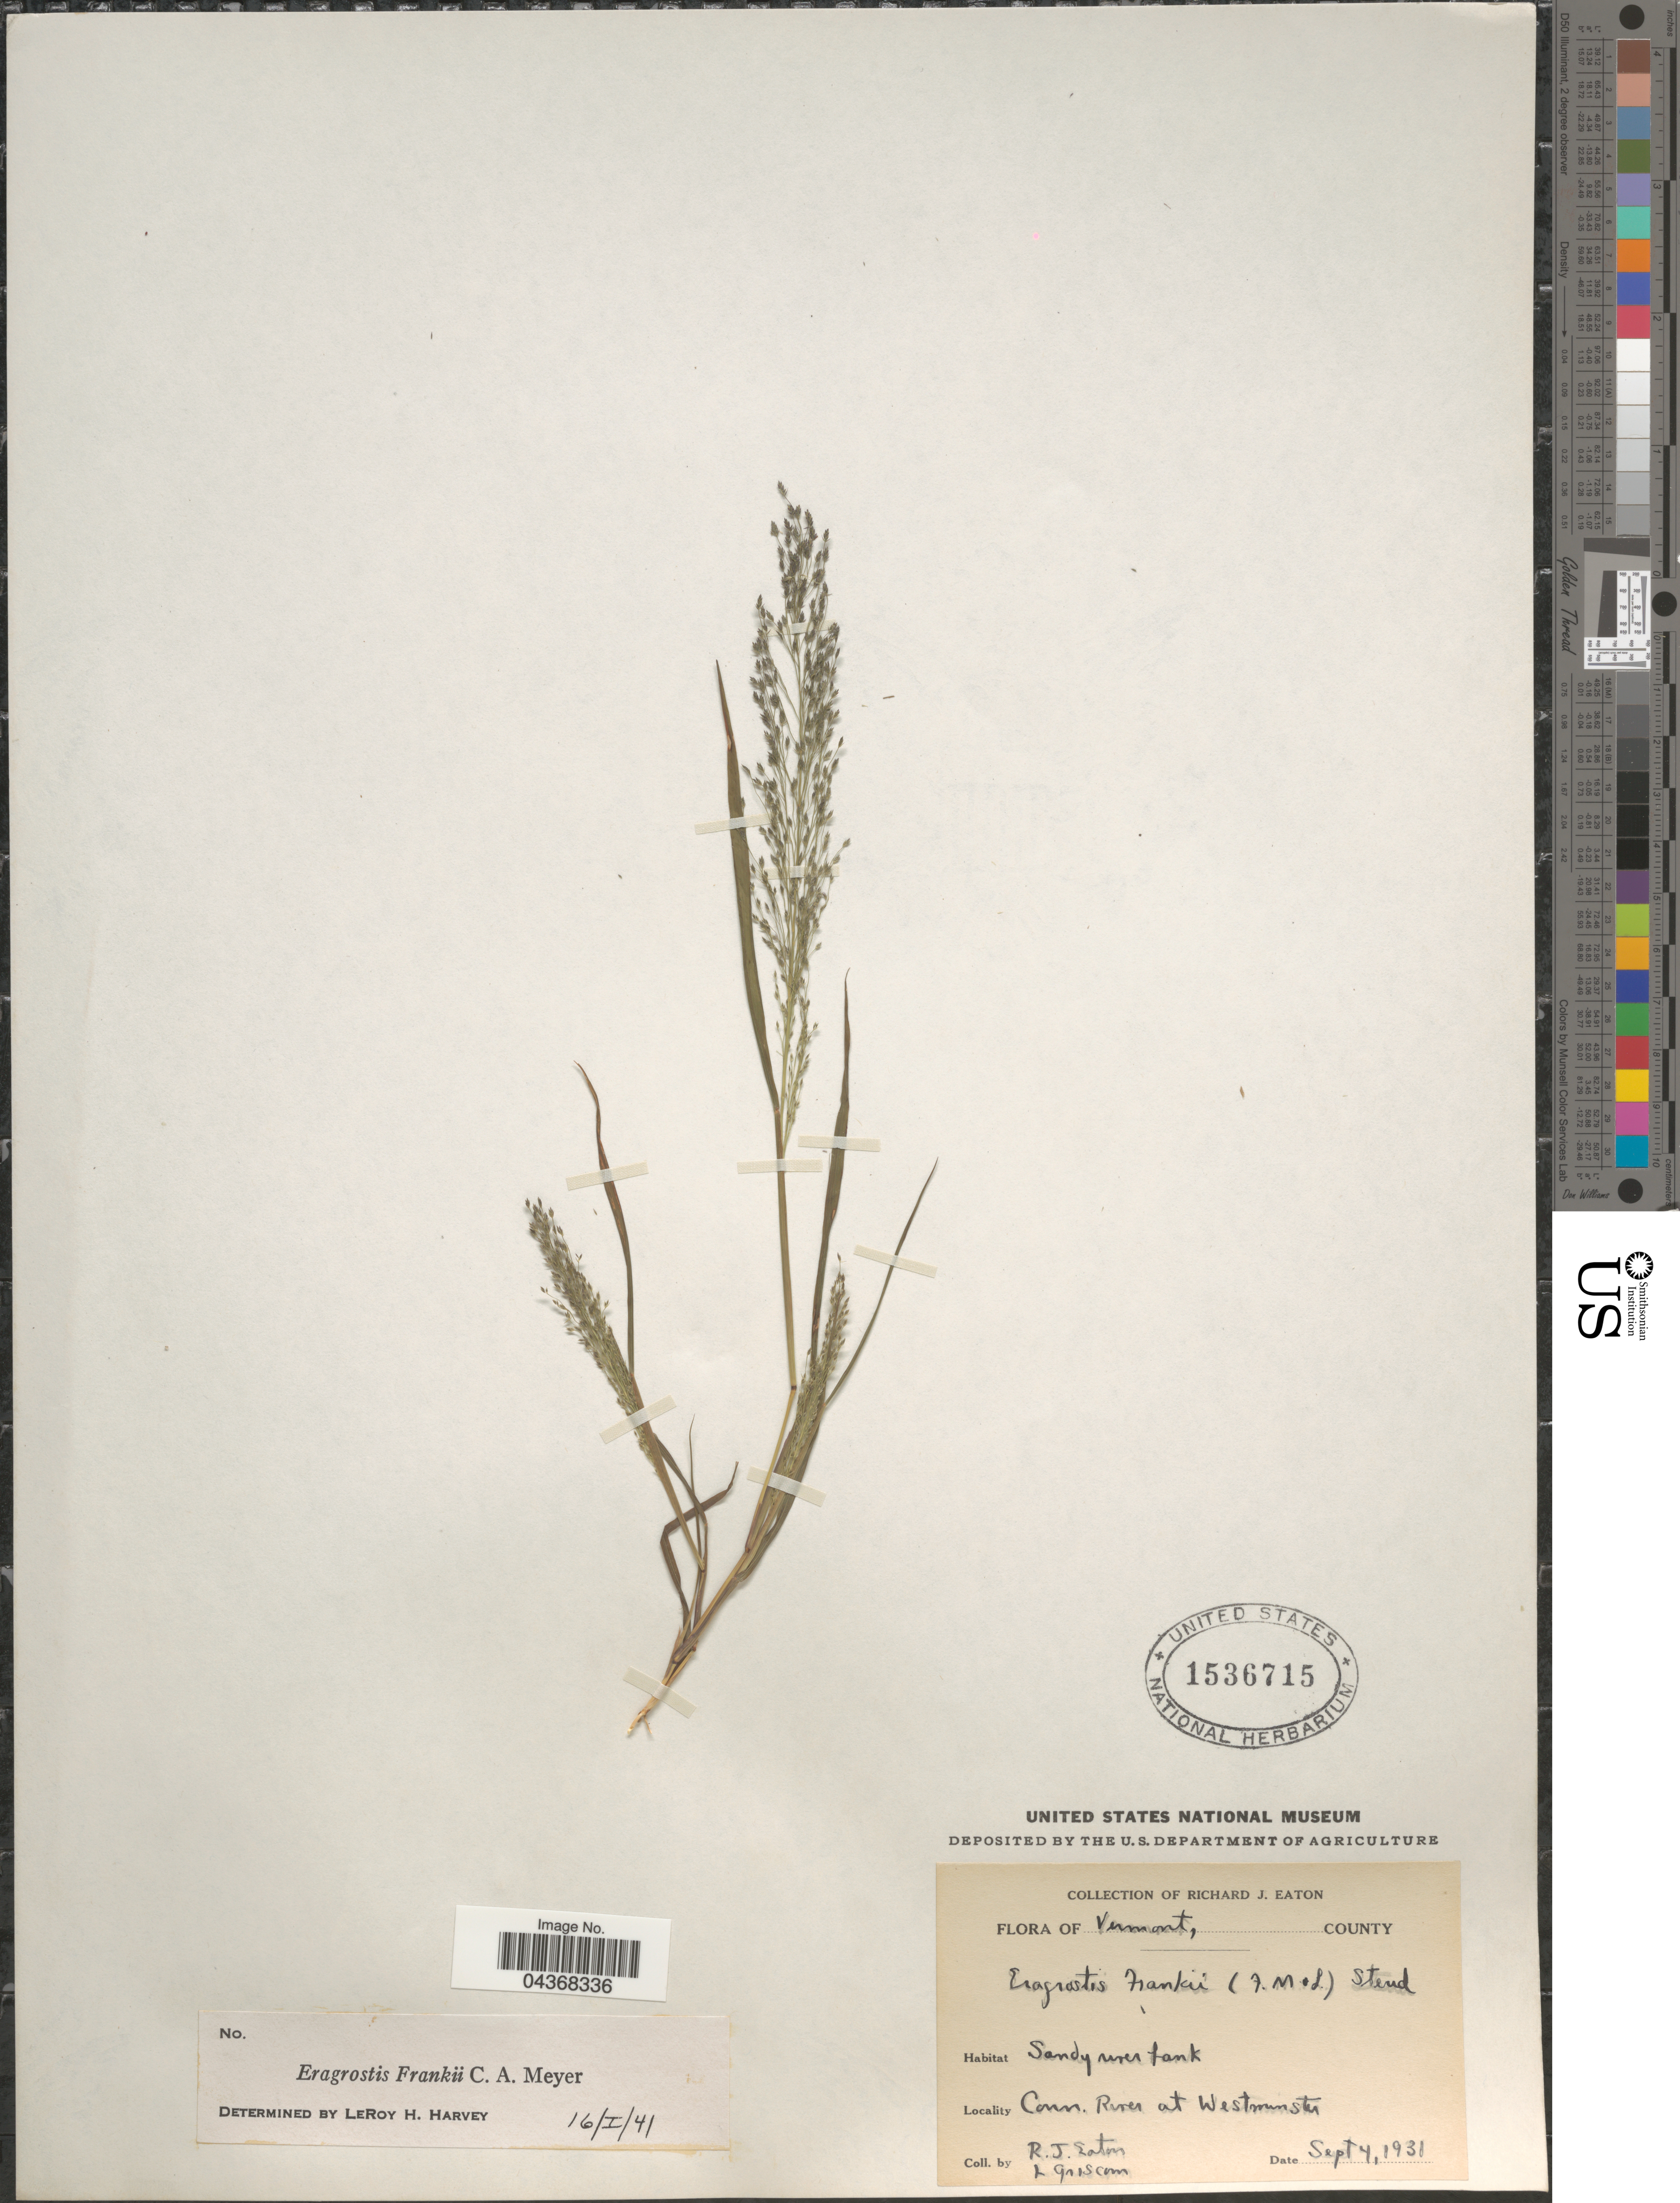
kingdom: Plantae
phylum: Tracheophyta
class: Liliopsida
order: Poales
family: Poaceae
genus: Eragrostis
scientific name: Eragrostis frankii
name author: C.A. Mey. ex Steud.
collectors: R. J. Eaton & L. Griscom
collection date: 1931-09-04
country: United States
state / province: Vermont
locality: Conn. River at Westminster.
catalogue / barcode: US 1536715